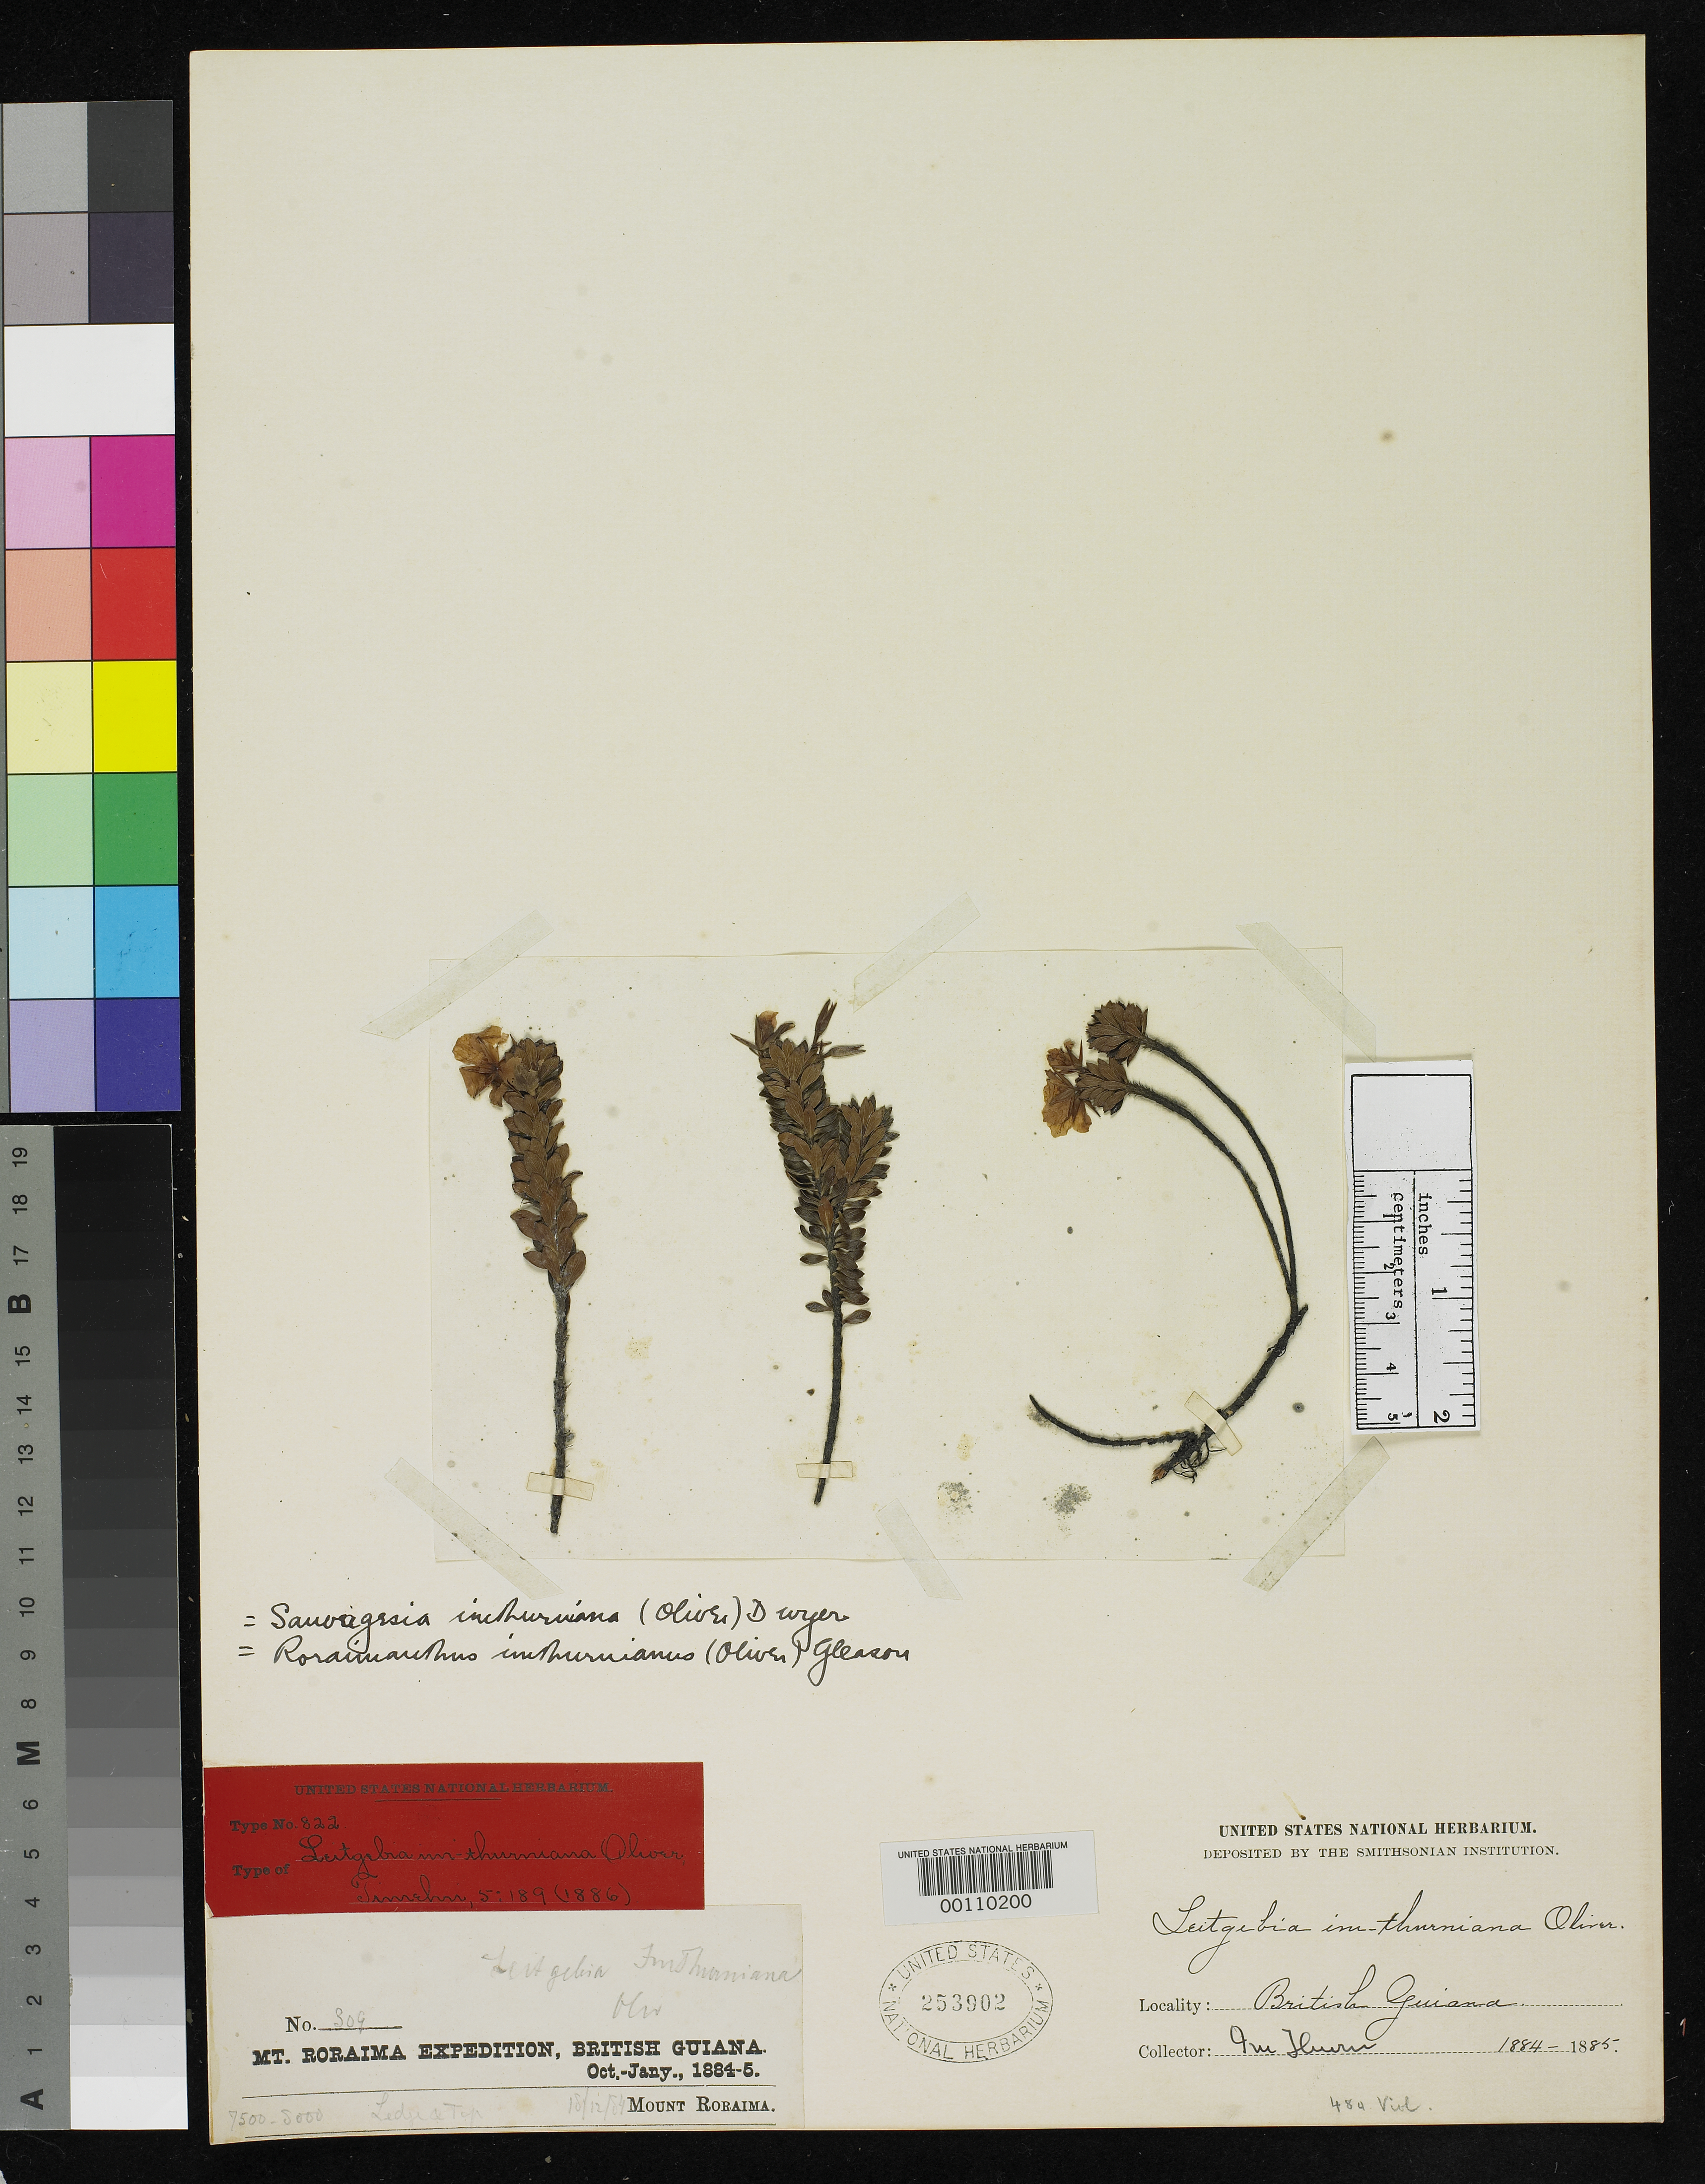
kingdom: Plantae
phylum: Tracheophyta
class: Magnoliopsida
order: Malpighiales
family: Ochnaceae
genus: Leitgebia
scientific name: Leitgebia imthurniana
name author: Oliv.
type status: Type Fragment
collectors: E. F. im Thurn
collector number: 309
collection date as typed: Oct 1884 to -- Jan 1885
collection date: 1884-10/1885-01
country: Guyana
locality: Mount Roraima.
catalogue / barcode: US 253902